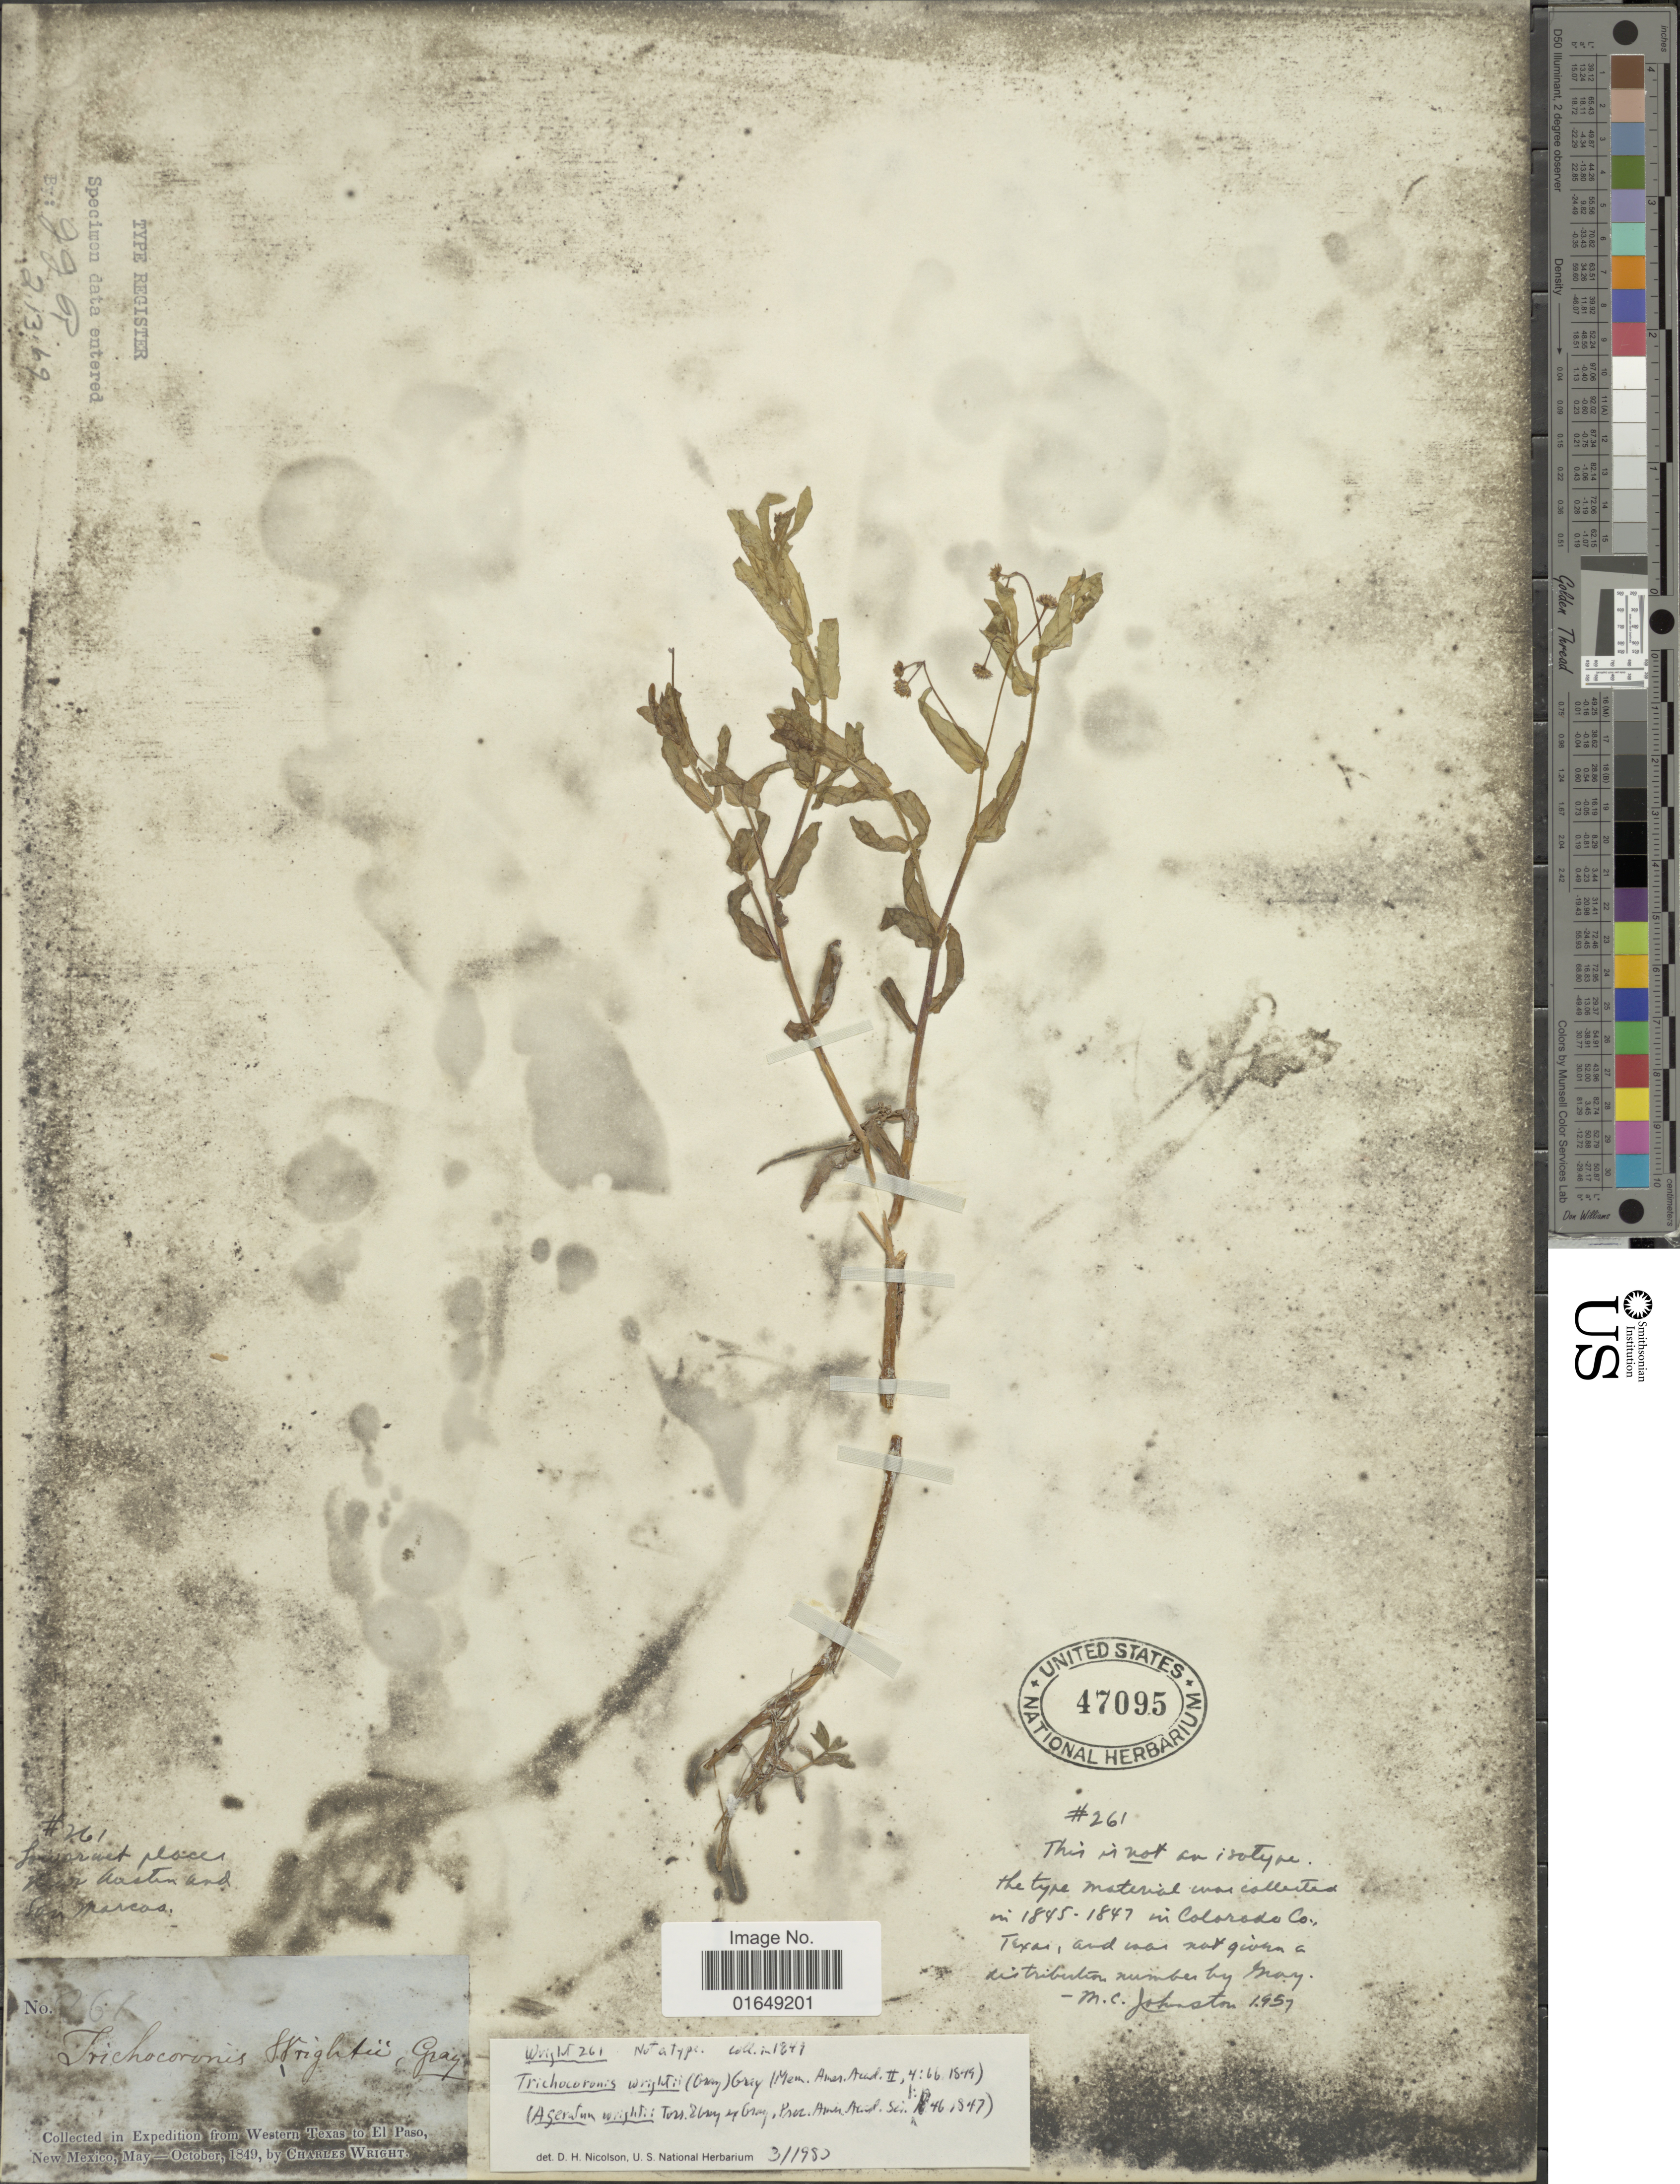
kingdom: Plantae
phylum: Tracheophyta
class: Magnoliopsida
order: Asterales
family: Asteraceae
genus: Trichocoronis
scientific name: Trichocoronis wrightii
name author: (Torr.) A. Gray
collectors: M. Johnston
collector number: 261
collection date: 1845/1847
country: United States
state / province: Texas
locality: Colorado Co.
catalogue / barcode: US 47095